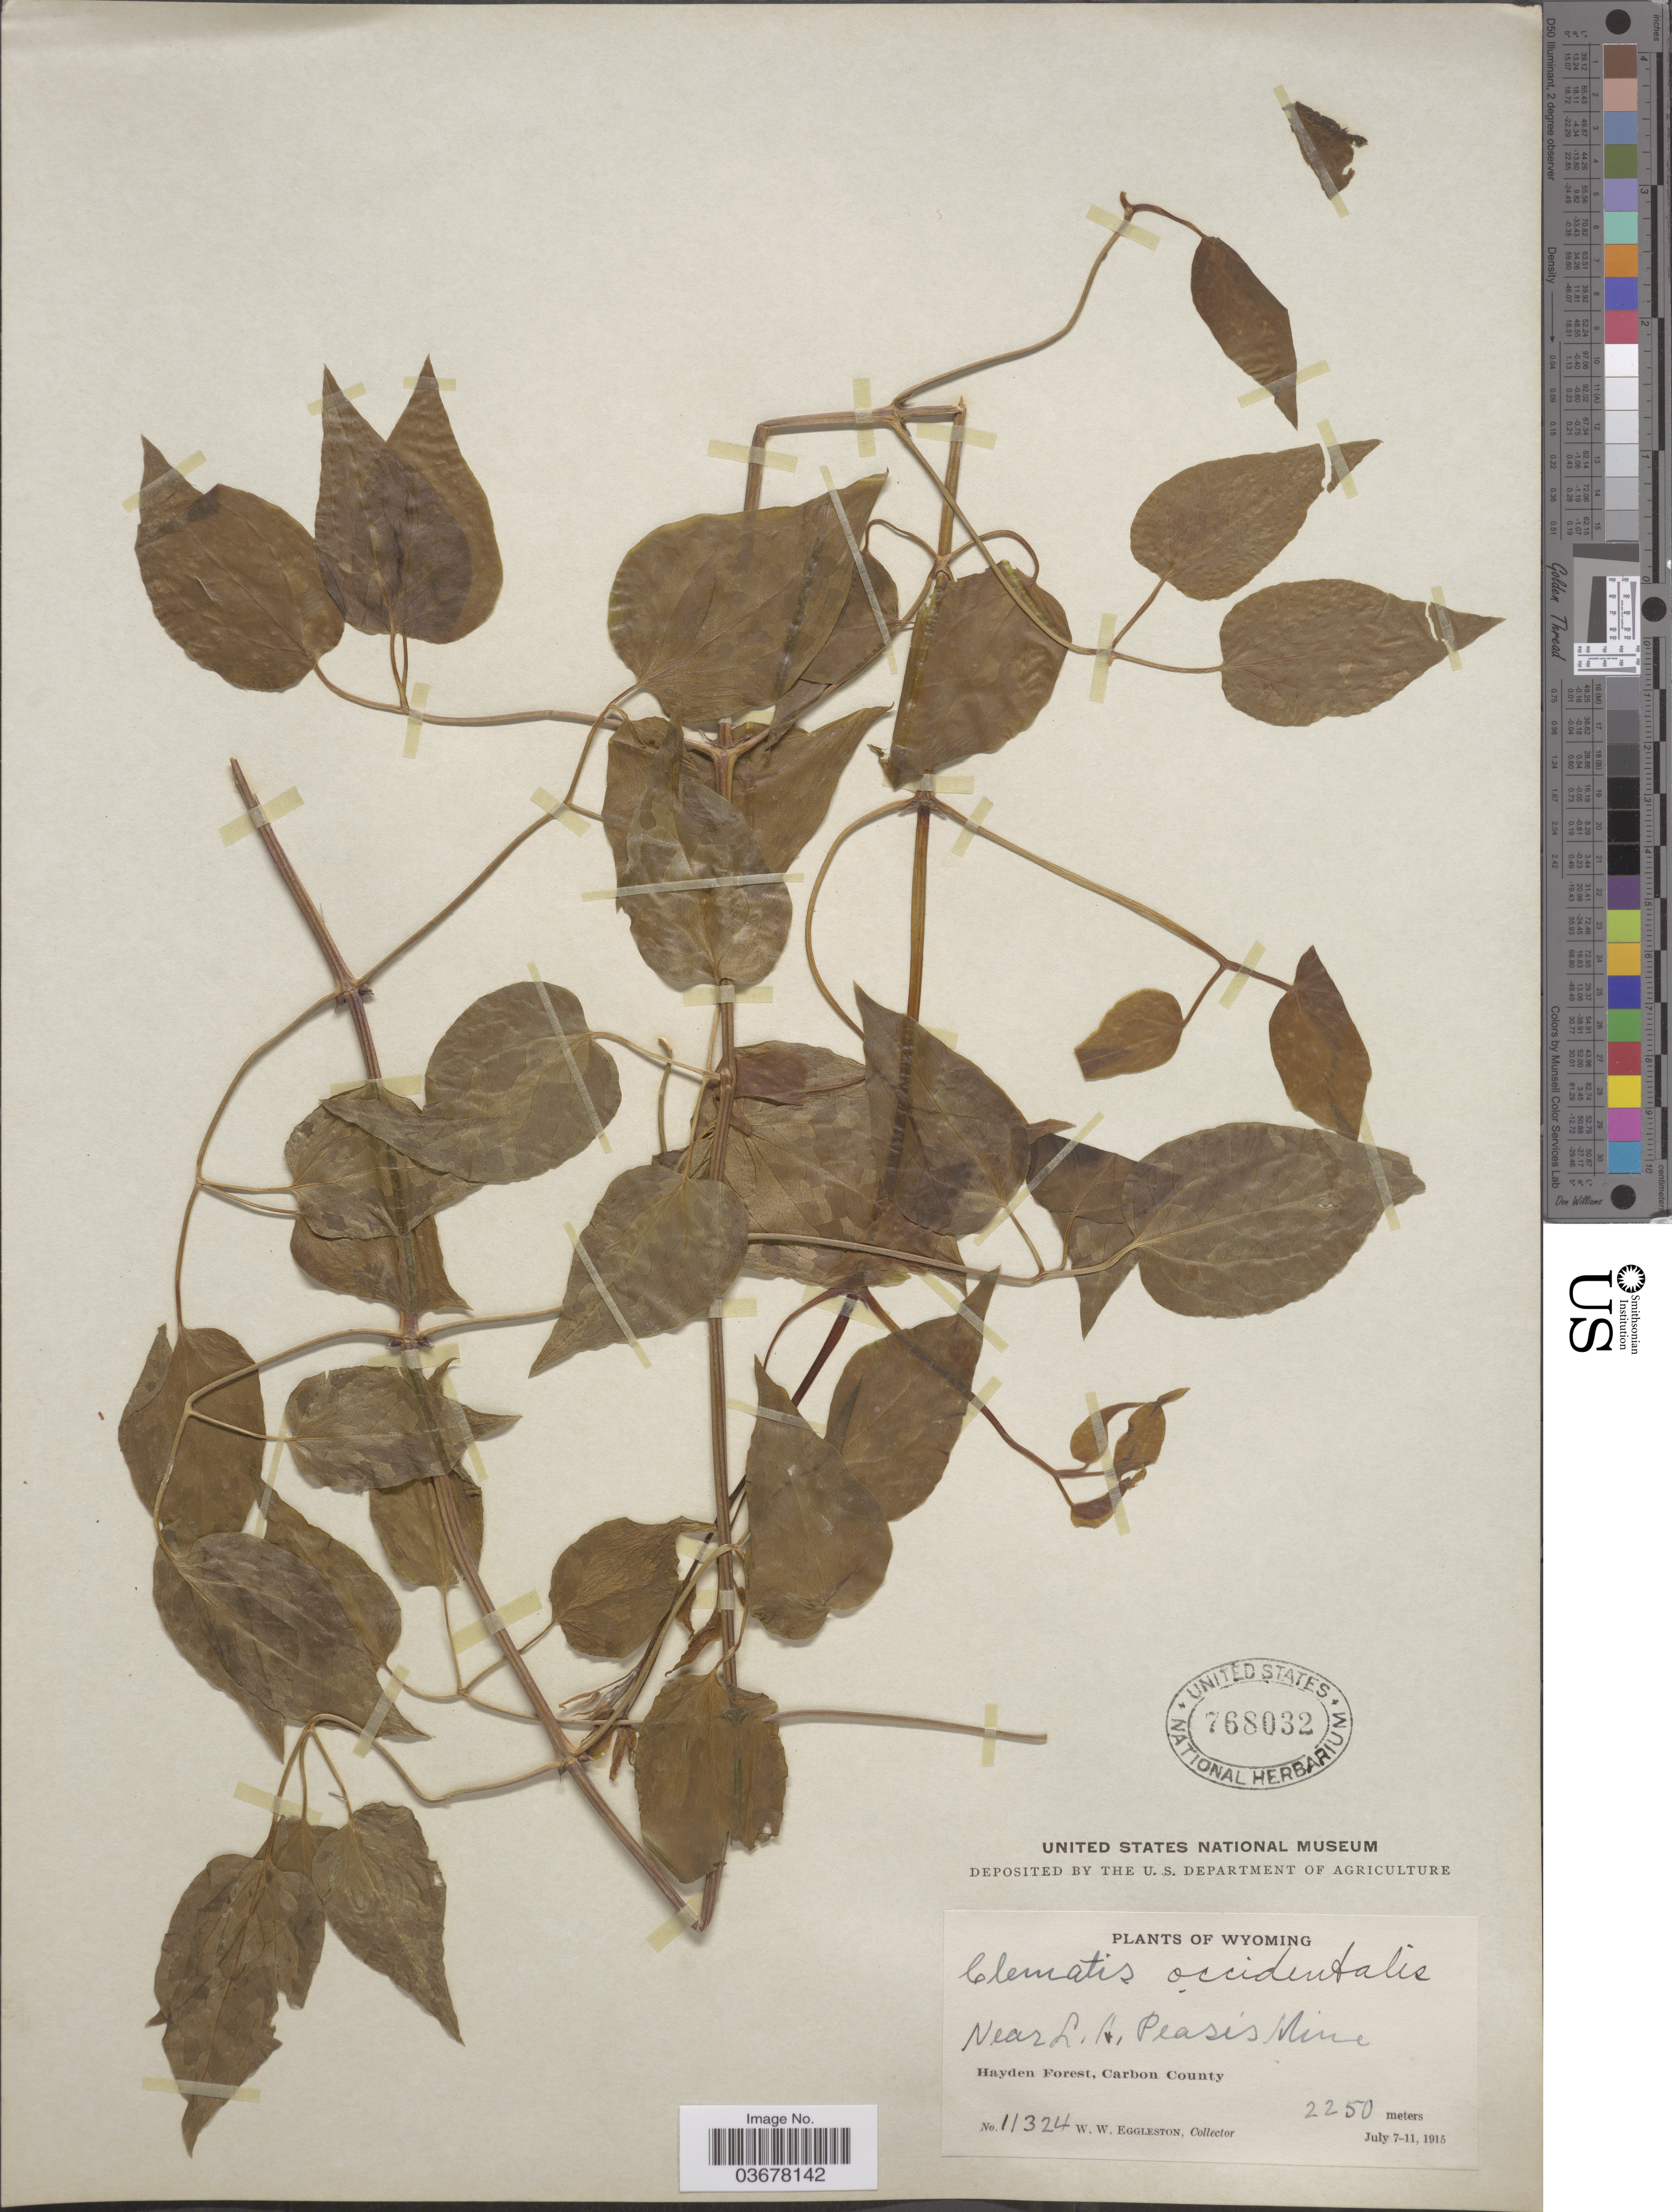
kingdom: Plantae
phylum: Tracheophyta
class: Magnoliopsida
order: Ranunculales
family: Ranunculaceae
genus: Clematis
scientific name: Clematis occidentalis var. grosseserrata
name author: (Rydb.) J.S. Pringle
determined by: Strong, M. T., (US), Smithsonian Institution - National Museum of Natural History (UNITED STATES)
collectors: W. W. Eggleston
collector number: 11324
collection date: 1915-07-07/1915-07-11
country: United States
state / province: Wyoming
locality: Near L.A. Pease's Mine. Hayden Forest, Carbon County.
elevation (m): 2250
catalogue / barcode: US 768032